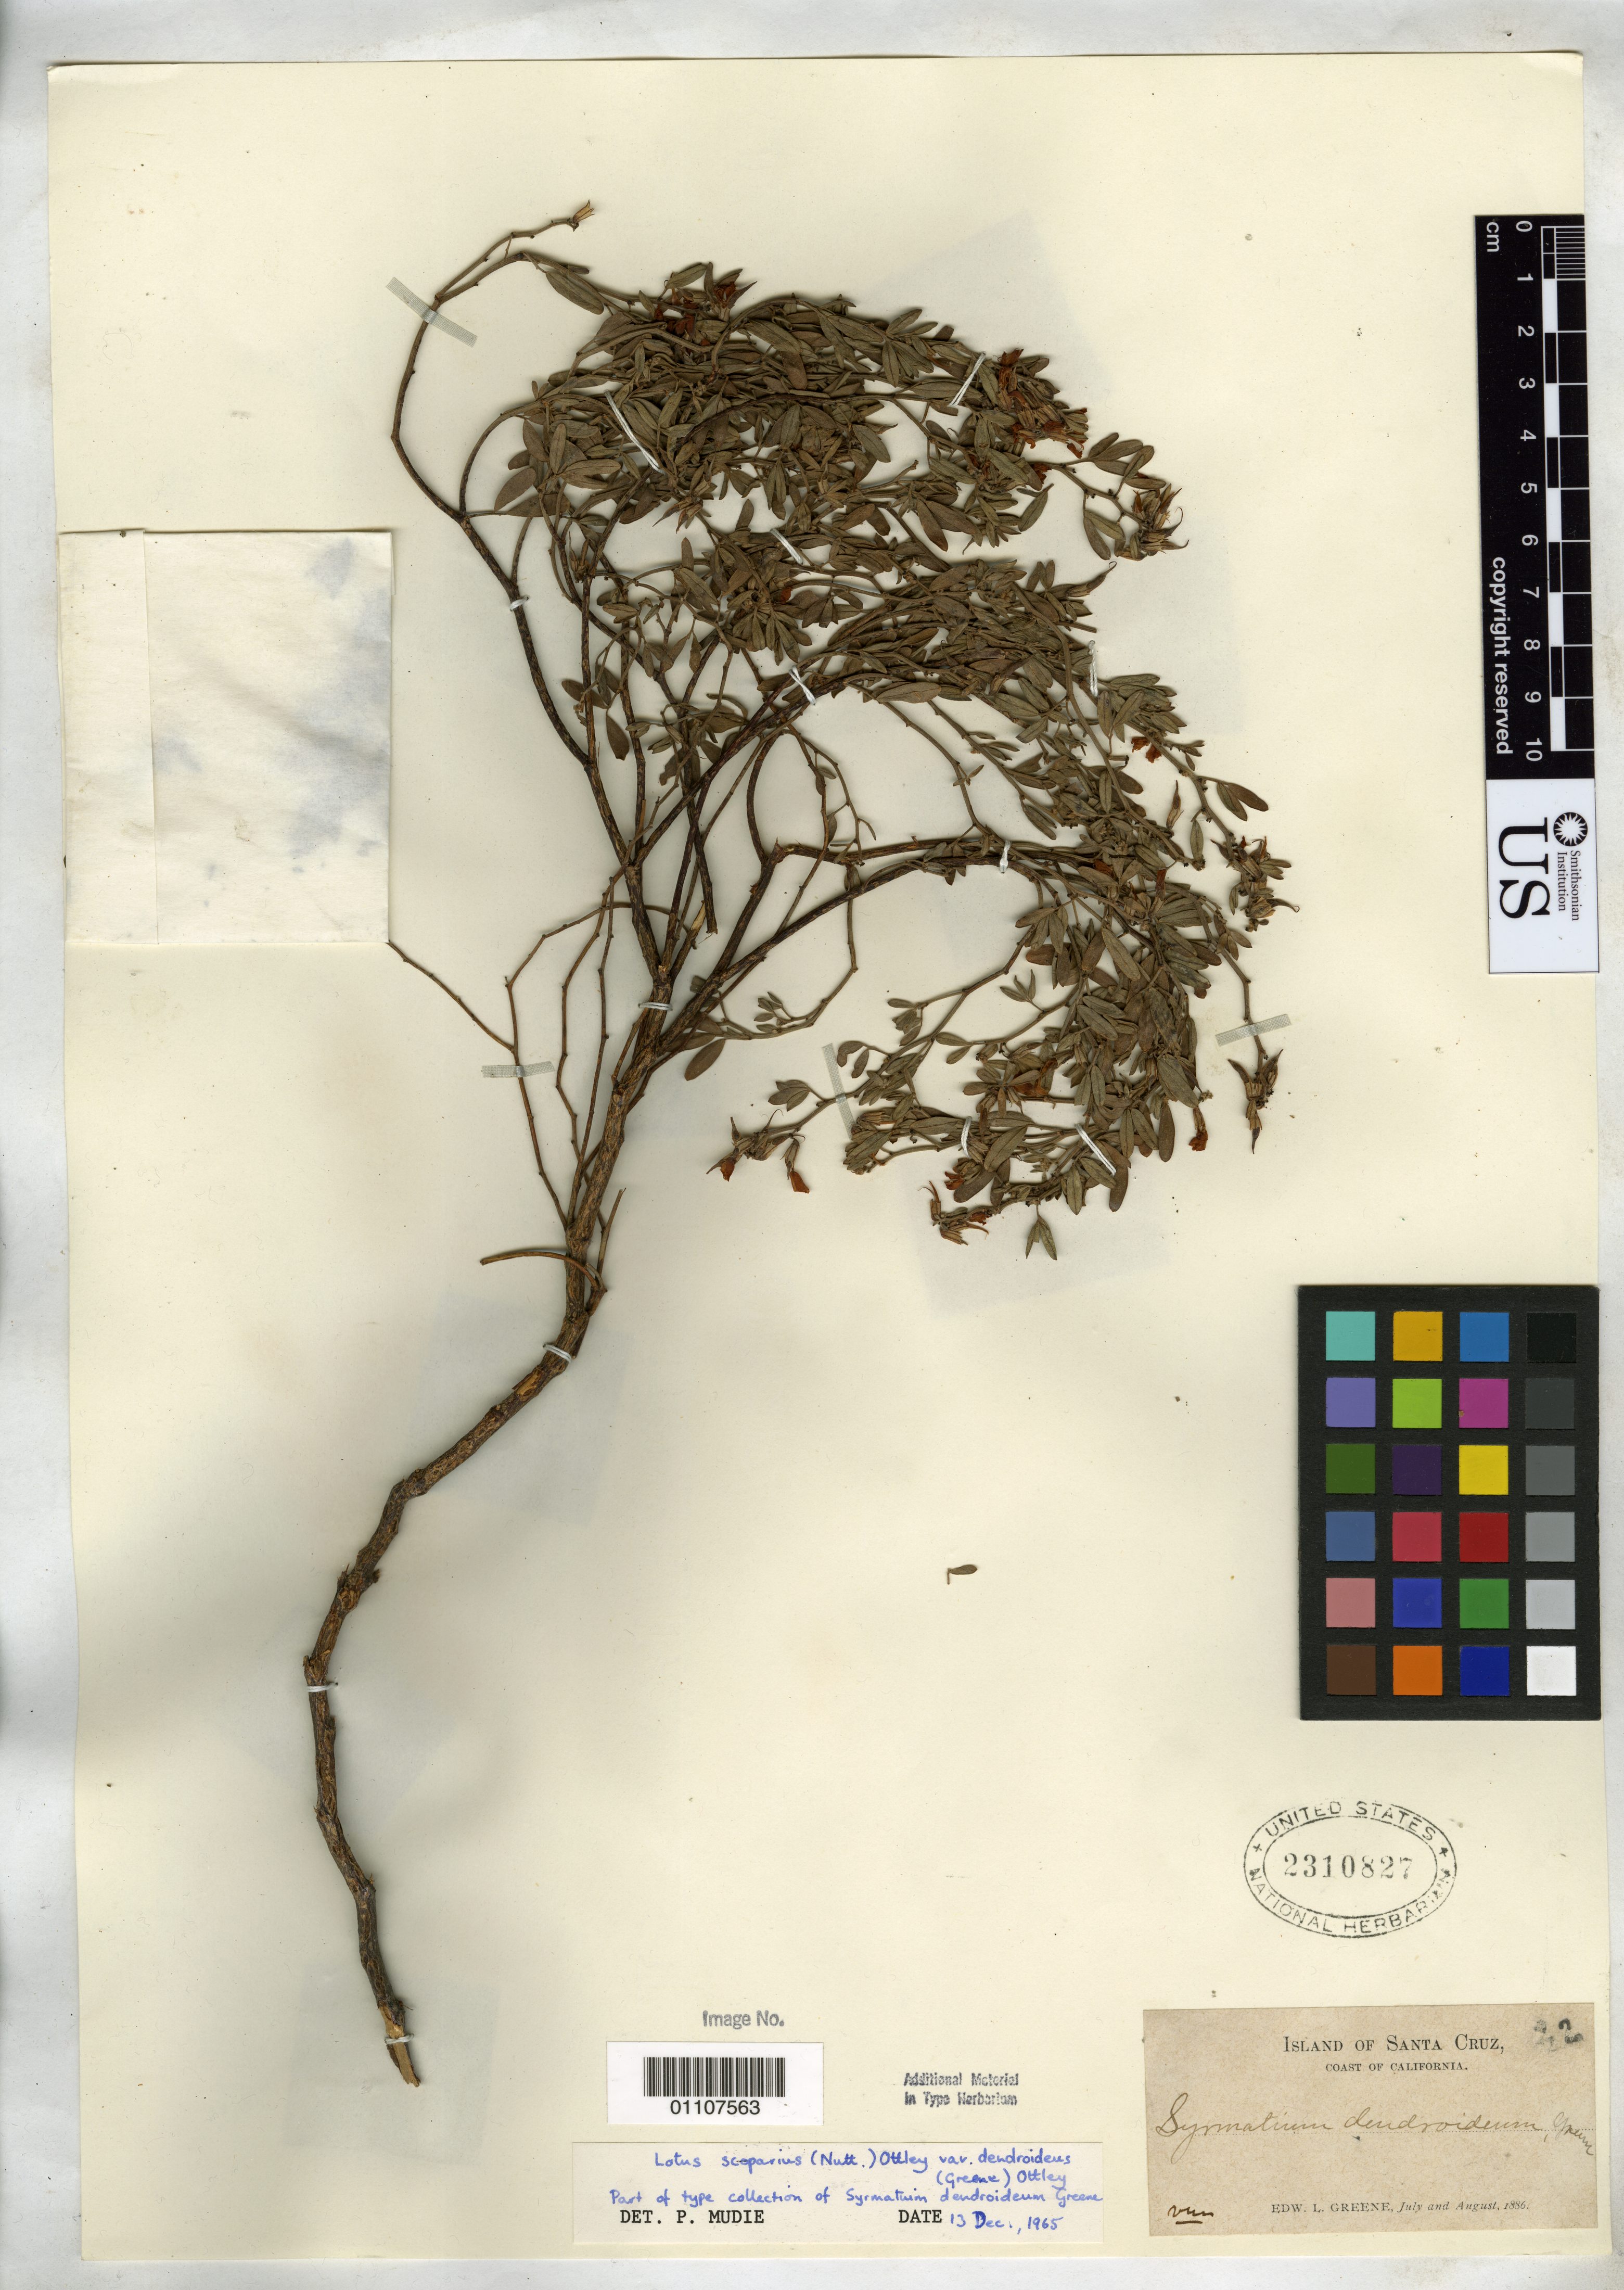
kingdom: Plantae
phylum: Tracheophyta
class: Magnoliopsida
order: Fabales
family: Fabaceae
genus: Syrmatium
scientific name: Syrmatium dendroideum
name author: Greene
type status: Isotype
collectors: E. L. Greene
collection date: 1886-07/1886-08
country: United States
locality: Island of Santa Cruz, Coast of California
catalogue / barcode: US 2310827